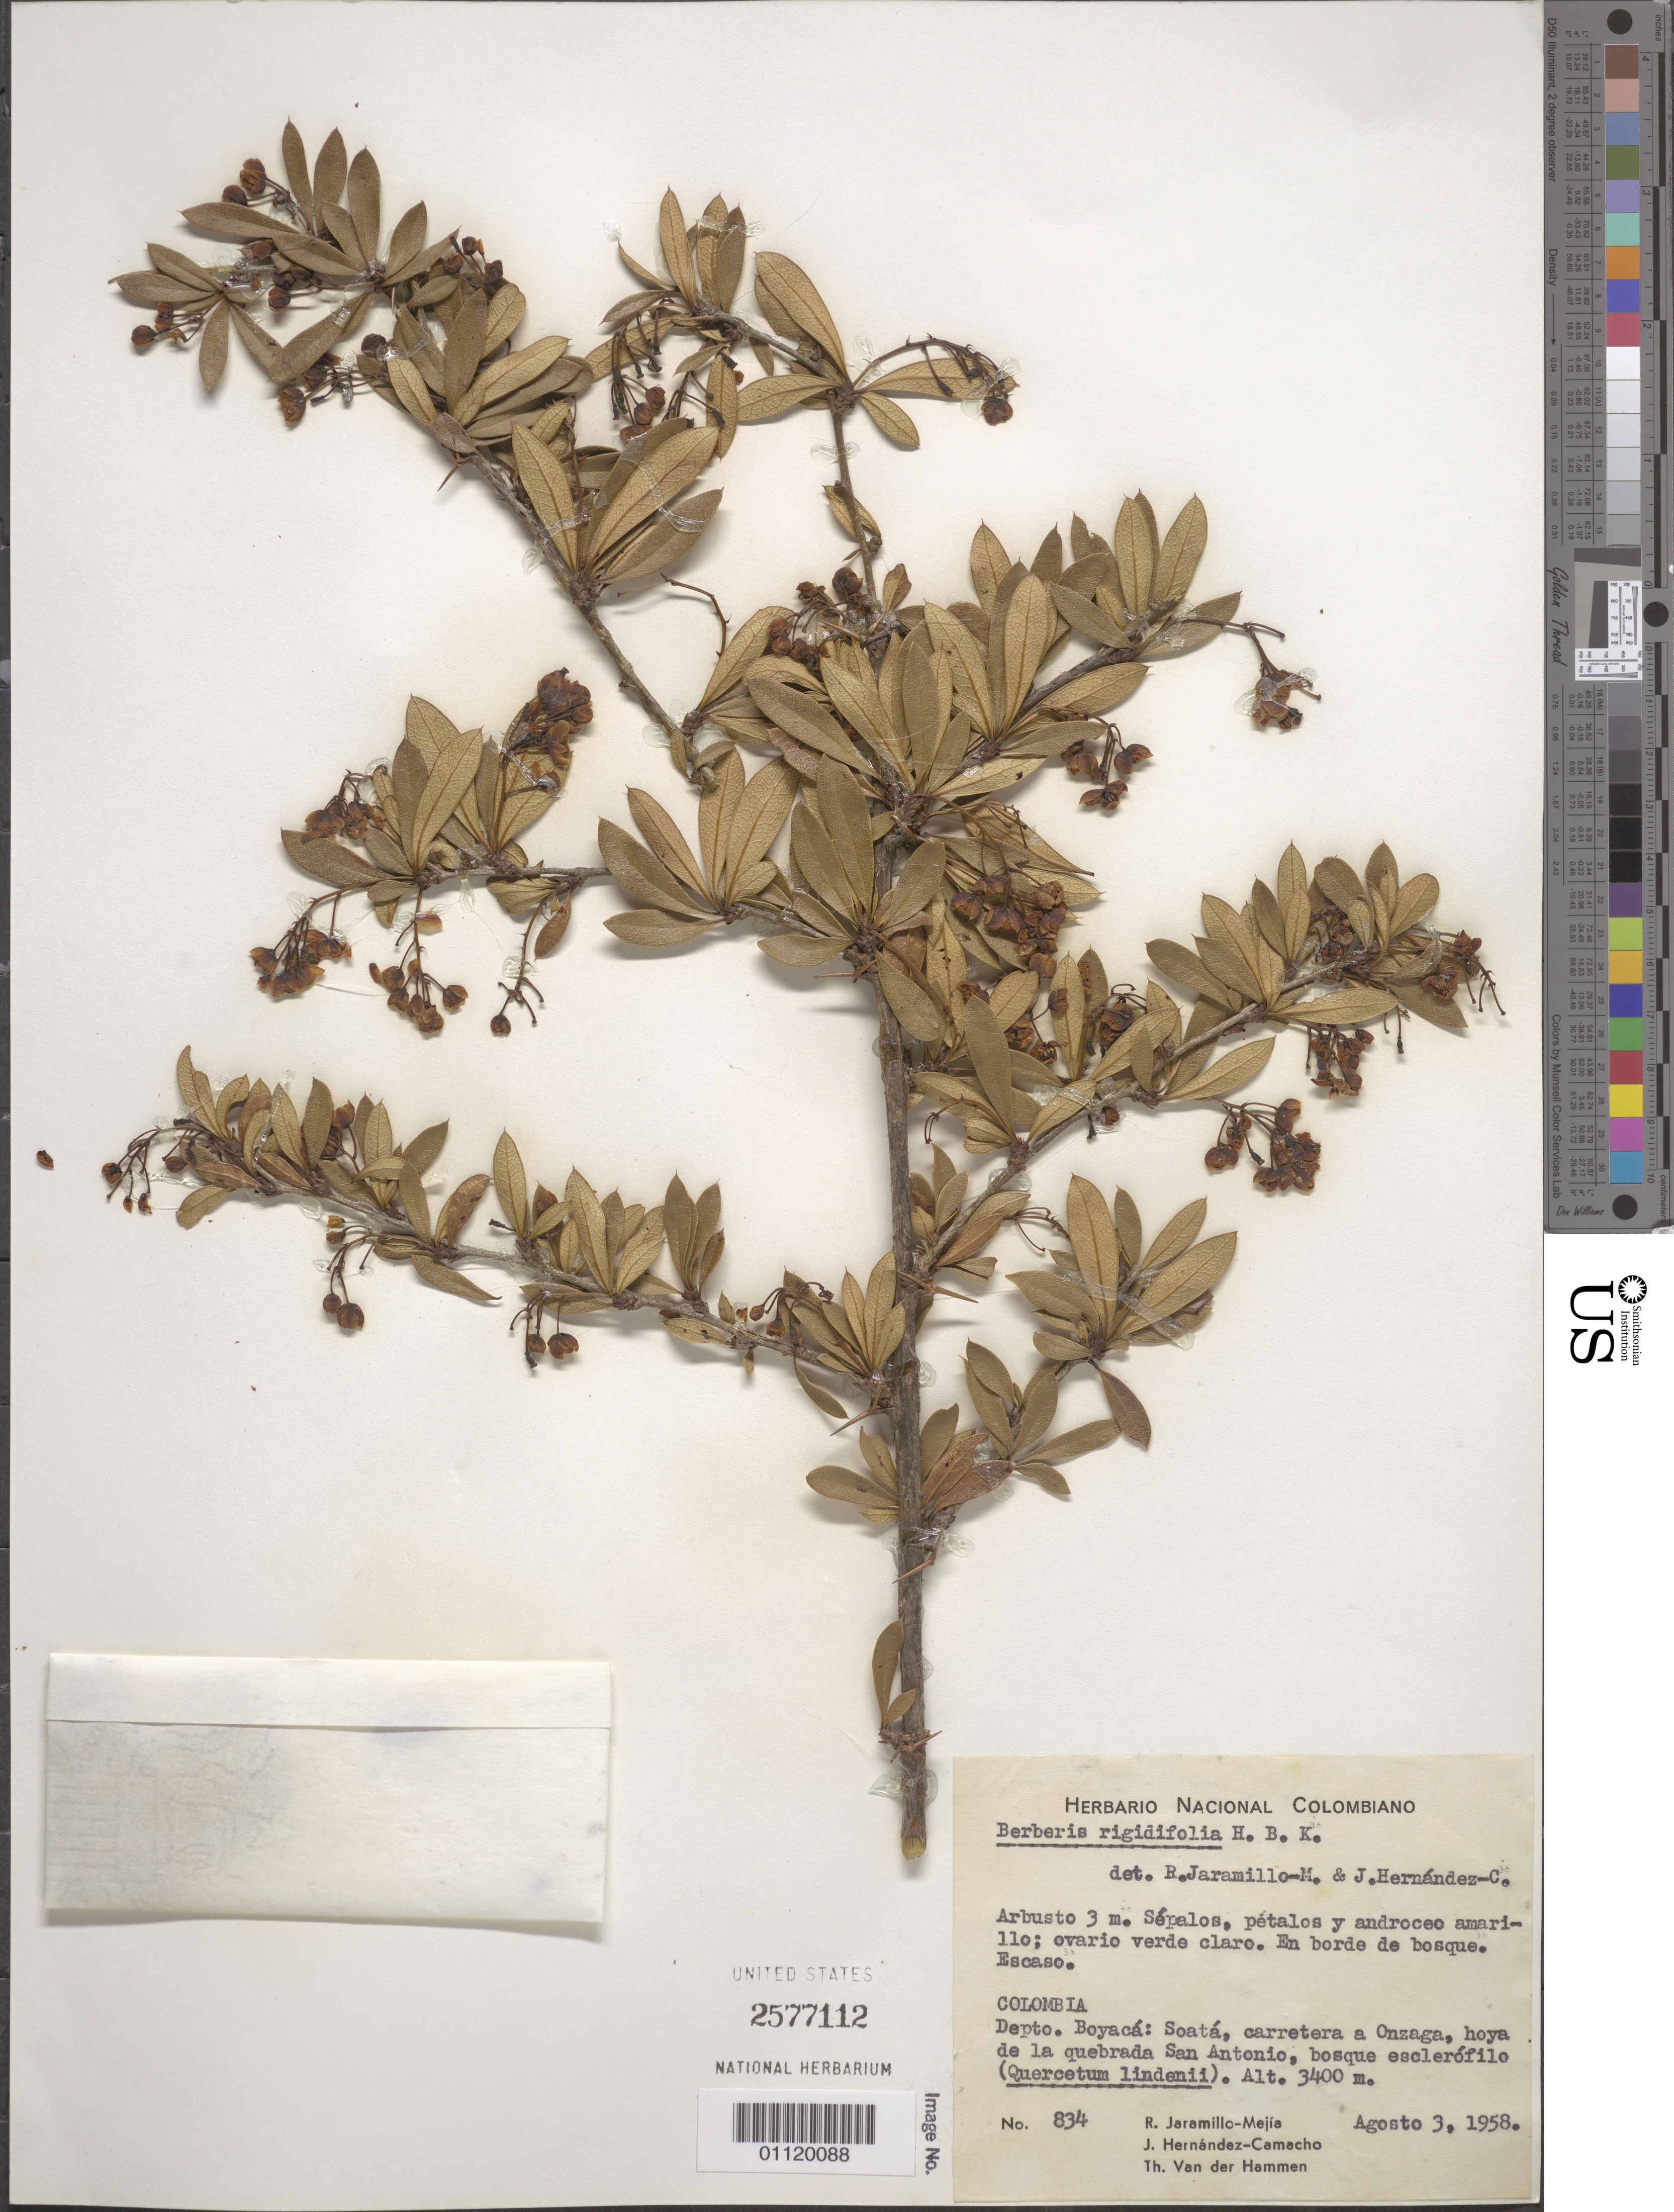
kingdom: Plantae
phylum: Tracheophyta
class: Magnoliopsida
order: Ranunculales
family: Berberidaceae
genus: Berberis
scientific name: Berberis rigidifolia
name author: Kunth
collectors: R. Jaramillo M., J. Hernandez Camacho & T. Hammen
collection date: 1958-08-03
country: Colombia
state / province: Boyacá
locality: Soatá, road to Onzaga, hole (river basin) of San Antonio creek, sclerophyllous forest (Quercetum lindenii.)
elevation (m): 3400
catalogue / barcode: US 2577112